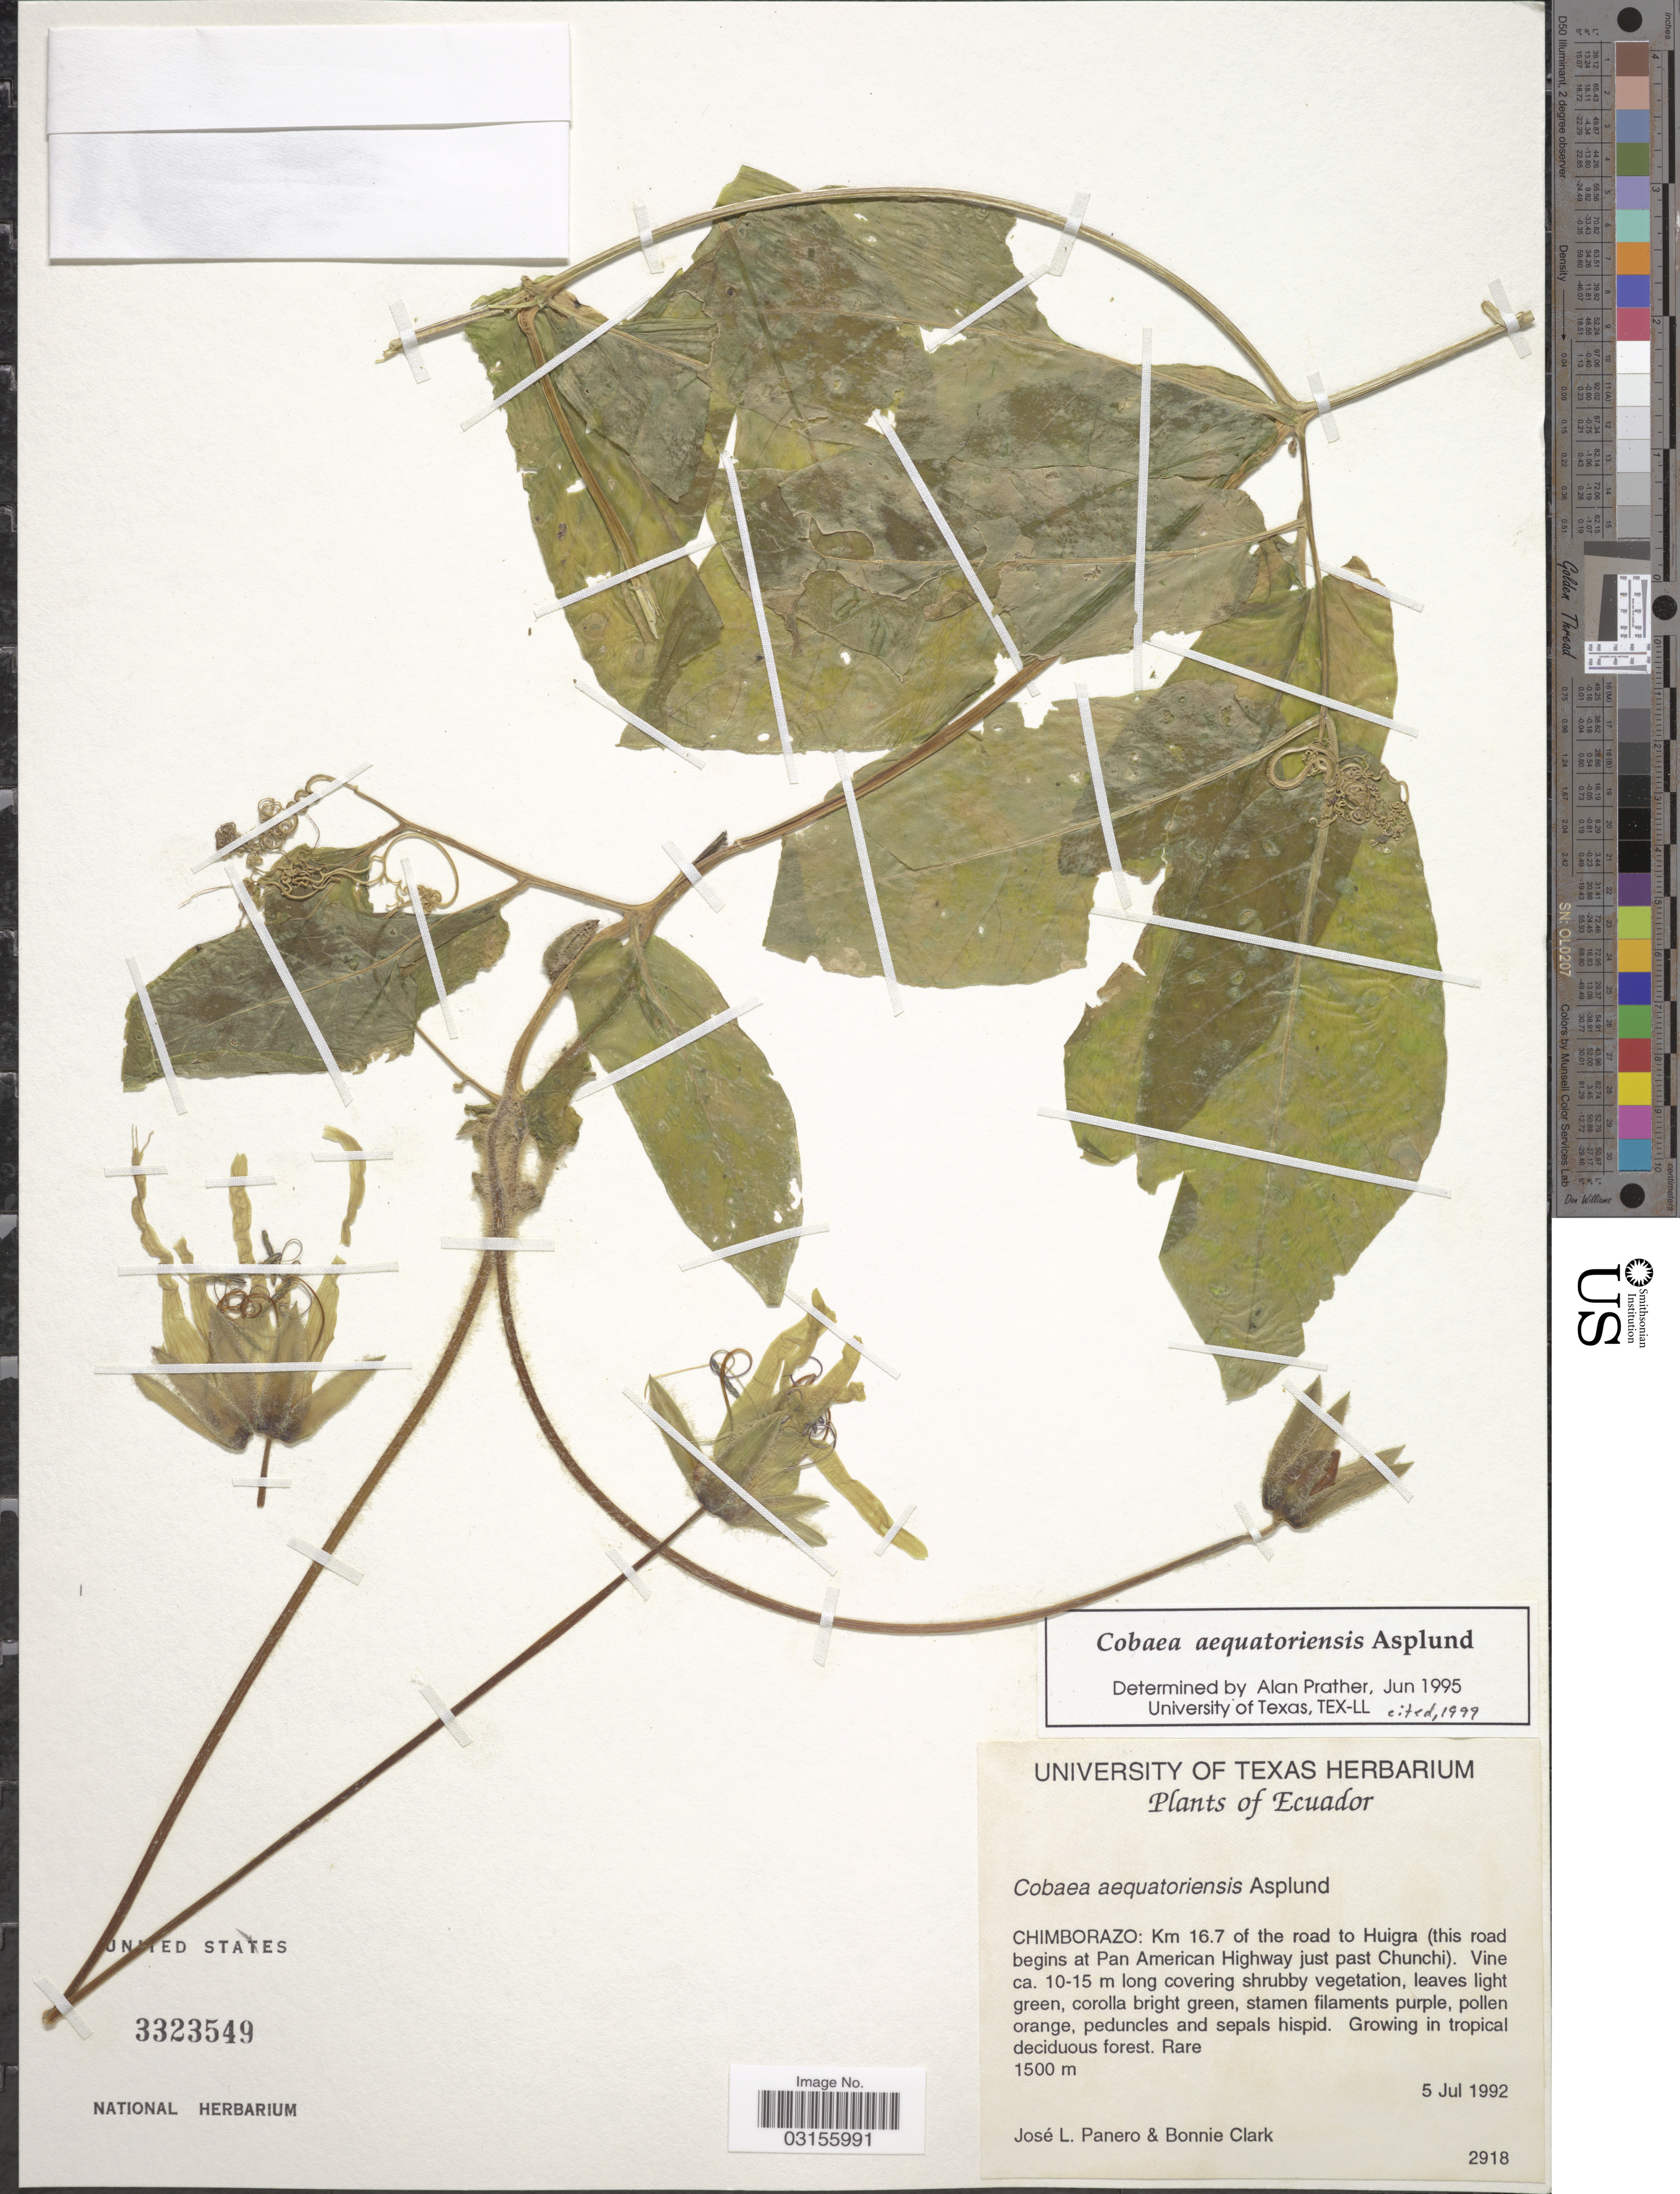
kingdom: Plantae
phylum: Tracheophyta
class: Magnoliopsida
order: Ericales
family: Polemoniaceae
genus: Cobaea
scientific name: Cobaea aequatoriensis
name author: Aspl.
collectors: J. L. Panero & B. Clark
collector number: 2918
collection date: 1992-07-05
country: Ecuador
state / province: Chimborazo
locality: Km 16.7 of the road to Huigra (this road begins at Pan American Highway just past Chunchi).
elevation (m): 1500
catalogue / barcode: US 3323549